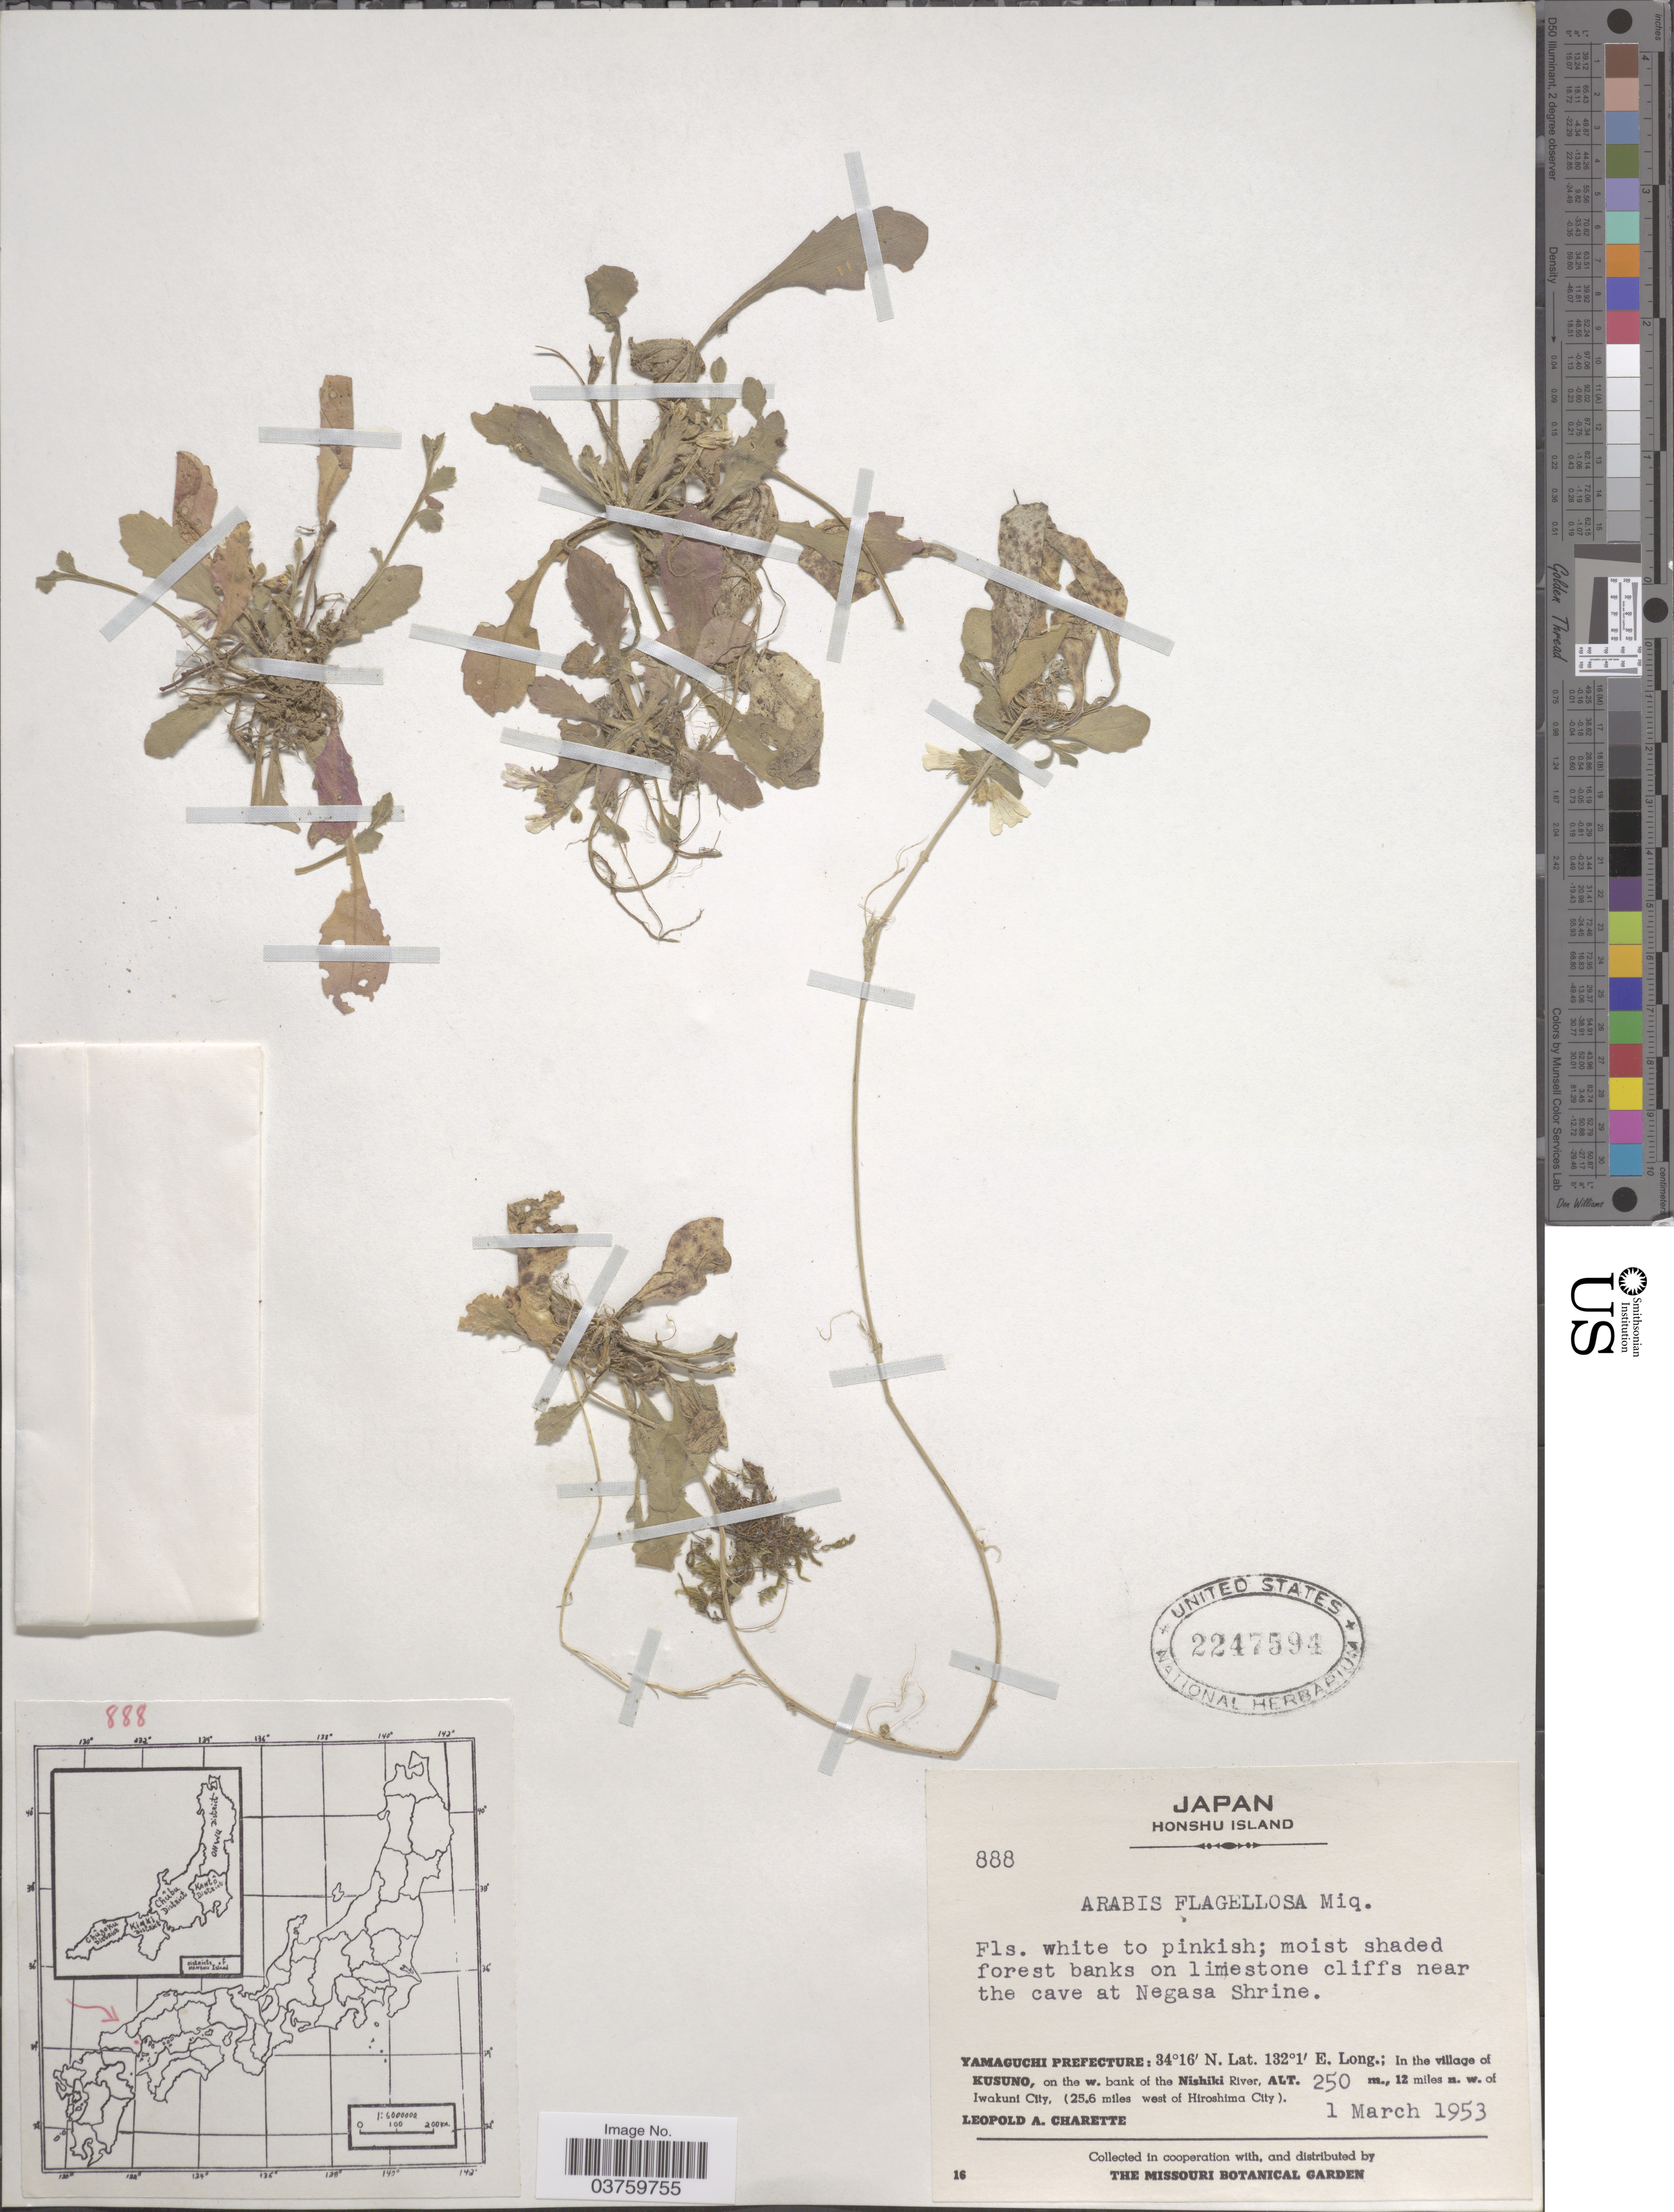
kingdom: Plantae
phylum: Tracheophyta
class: Magnoliopsida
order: Brassicales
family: Brassicaceae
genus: Arabis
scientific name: Arabis flagellosa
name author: Miq.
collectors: L. A. Charette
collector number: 888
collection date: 1954-03-01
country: Japan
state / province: Yamaguti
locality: Moist shaded forest banks on limestone cliffs near the cave at Negasa Shrine. Honshu Island, Yamaguchi Prefecture: In the village of Kusuno, on the w. bank of the Nishiki River, 12 miles n.w. of Iwakuni City, (25.6 miles west of Hiroshima City).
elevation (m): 250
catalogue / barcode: US 2247594